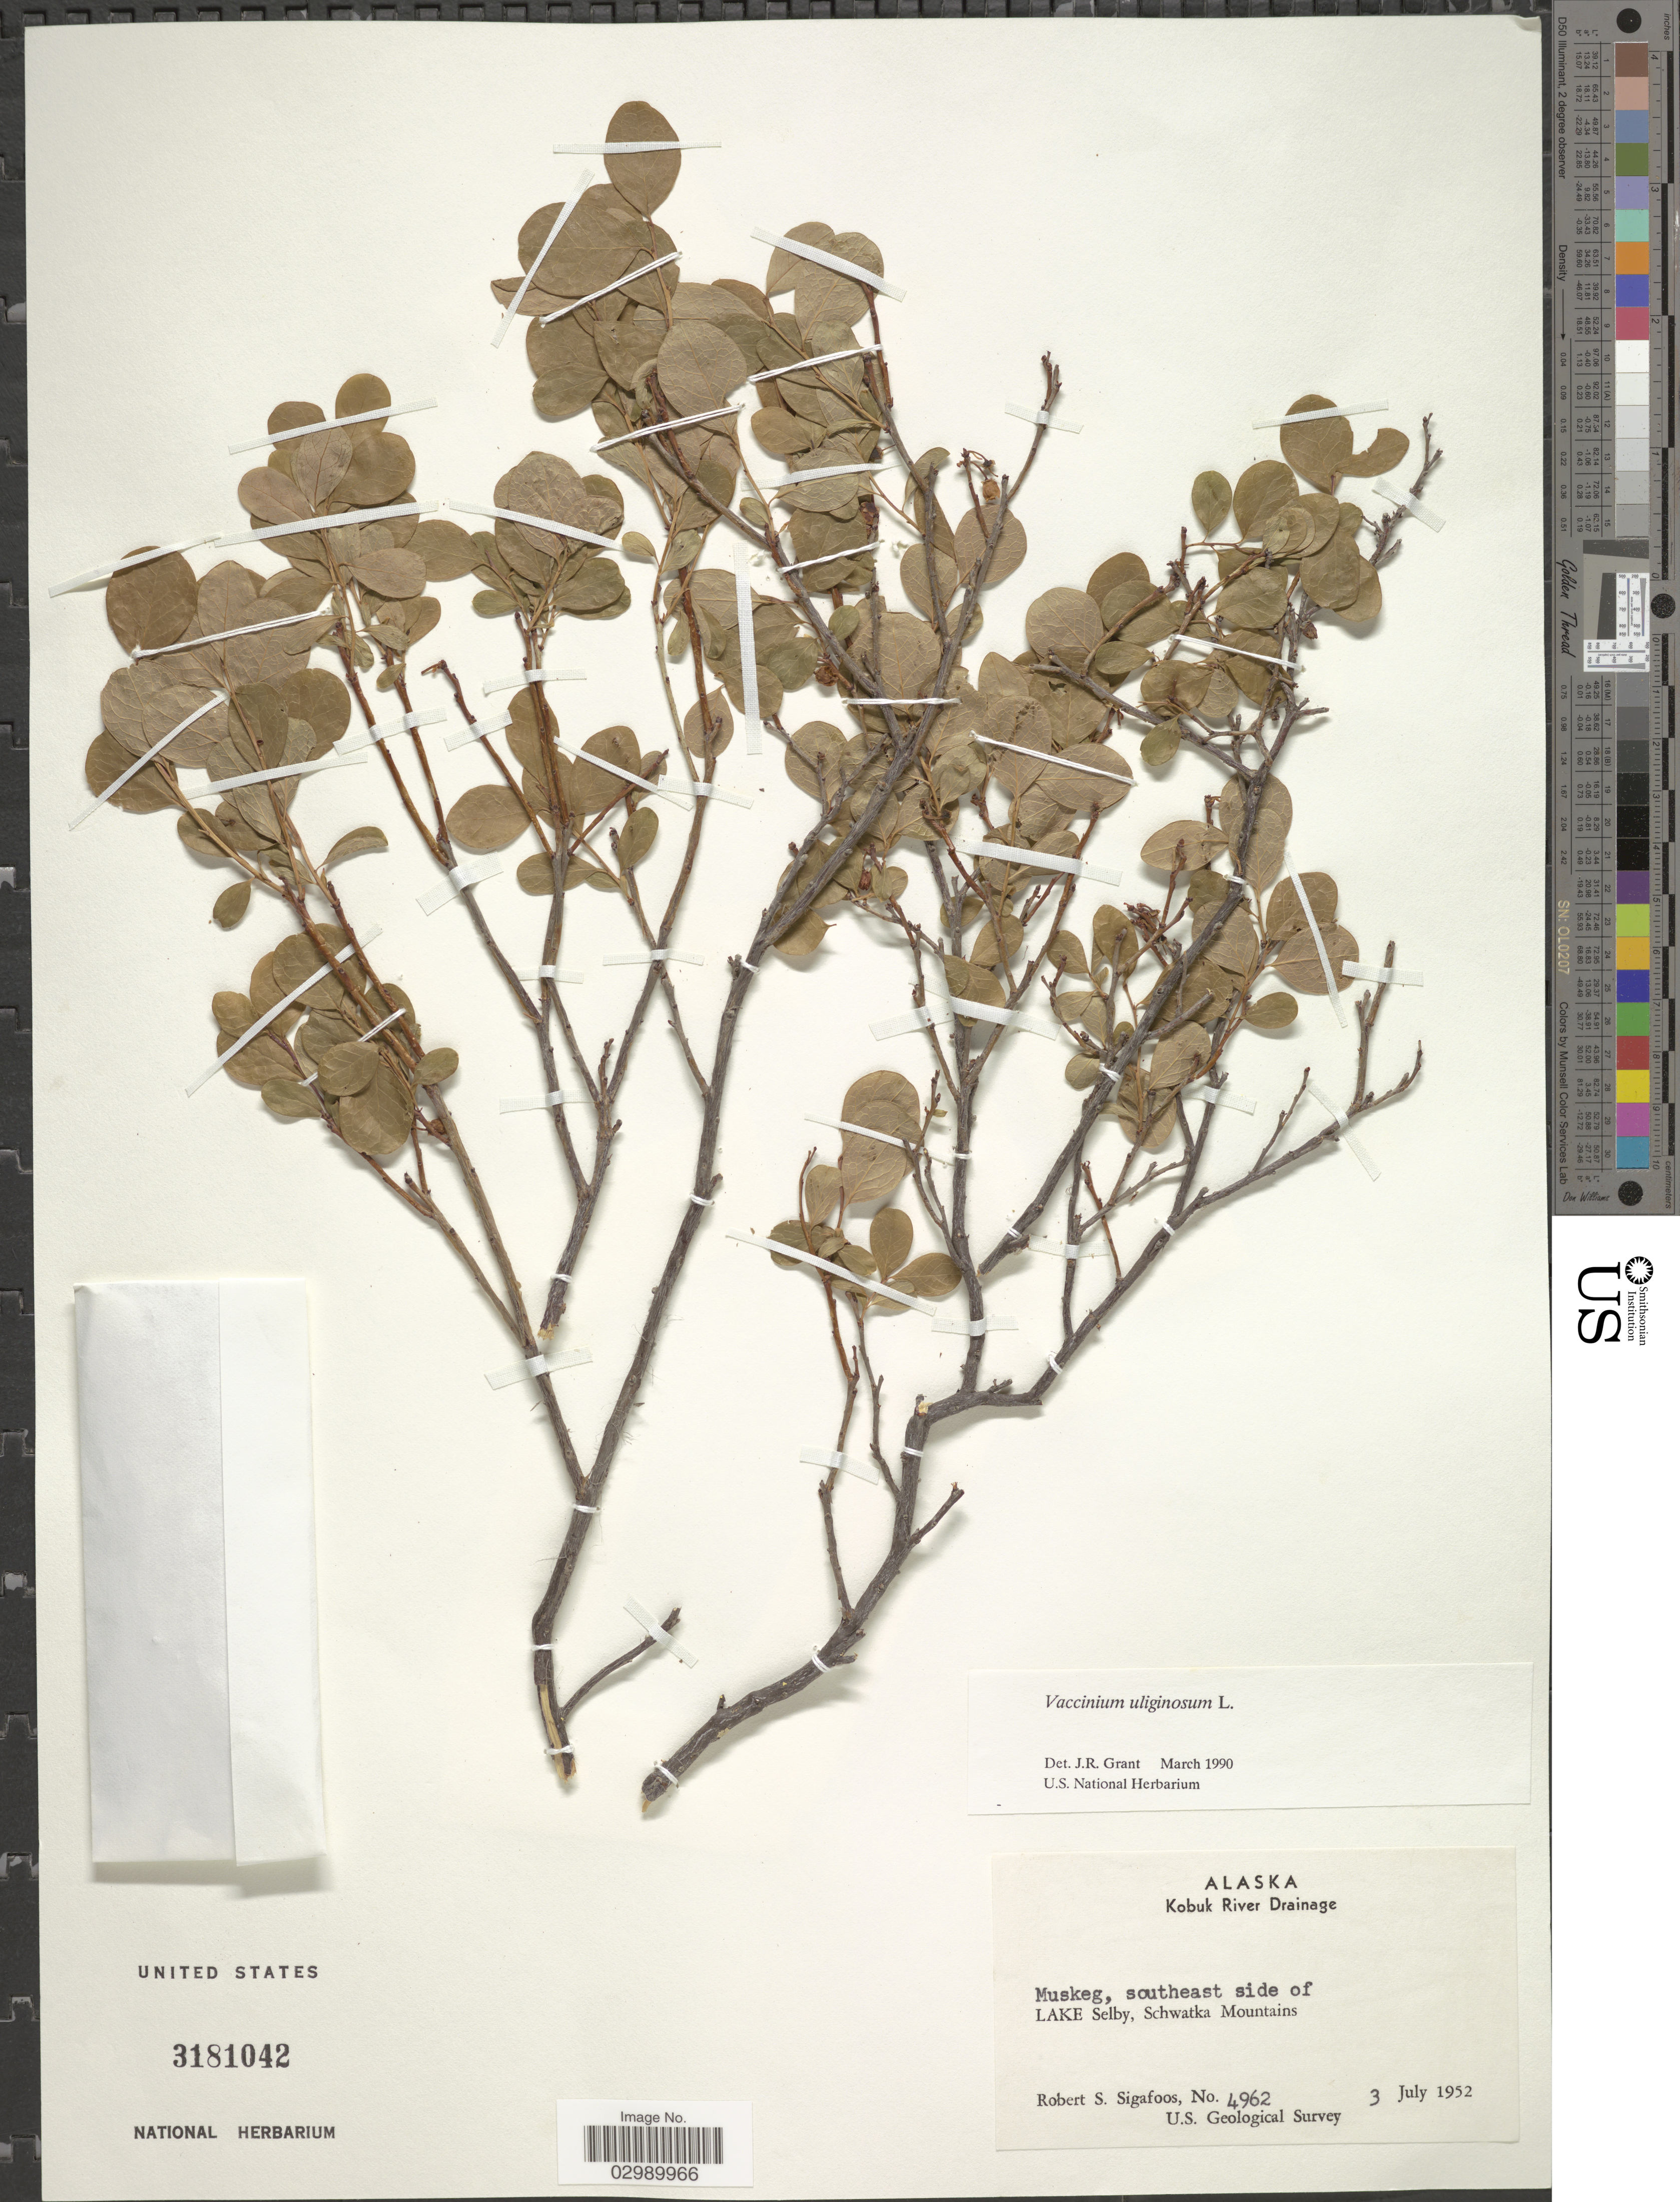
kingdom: Plantae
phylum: Tracheophyta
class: Magnoliopsida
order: Ericales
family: Ericaceae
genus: Vaccinium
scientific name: Vaccinium uliginosum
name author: L.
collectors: R. Sigafoos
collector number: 4962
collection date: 1952-07-03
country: United States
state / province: Alaska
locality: Kobuk River Drainage, Muskeg, southeast side of Lake Selby, Schwatka Mountains.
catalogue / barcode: US 3181042